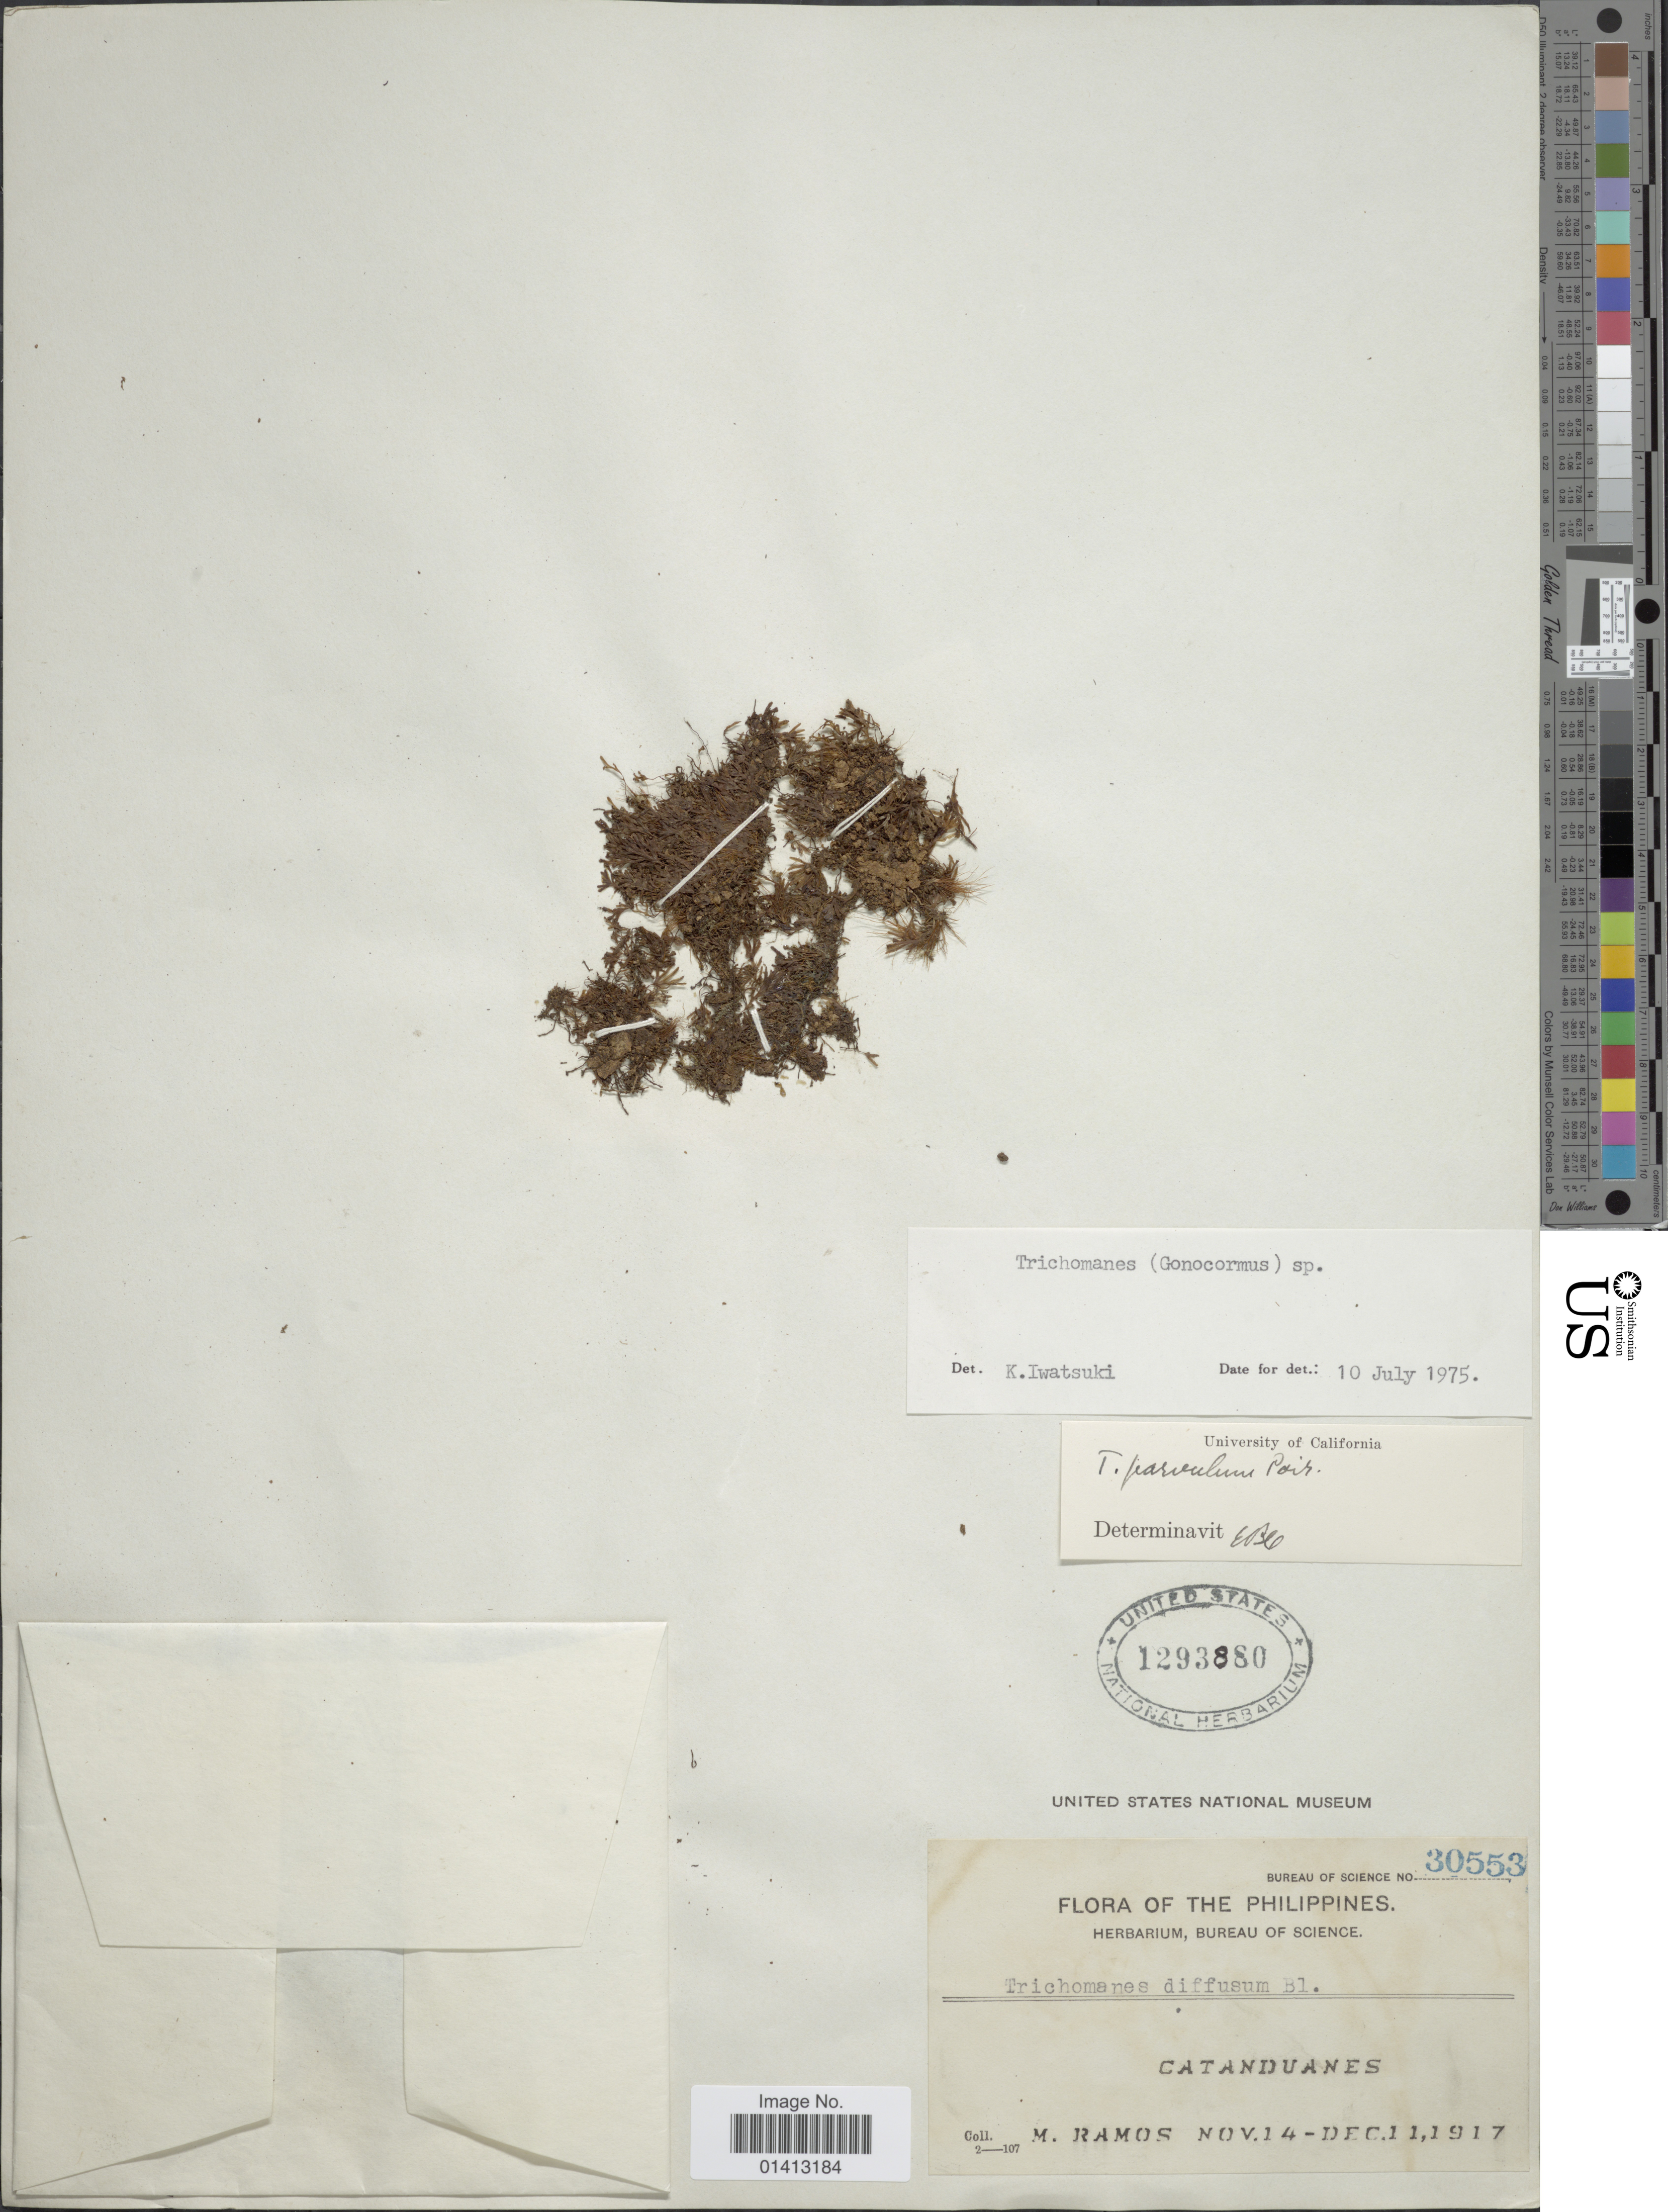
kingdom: Plantae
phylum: Tracheophyta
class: Polypodiopsida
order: Hymenophyllales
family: Hymenophyllaceae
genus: Crepidomanes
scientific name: Crepidomanes sp.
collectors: M. Ramos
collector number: Bureau of Science 30553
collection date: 1917-11-14/1917-12-11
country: Philippines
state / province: Bicol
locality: Catanduanes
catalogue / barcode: US 1293880